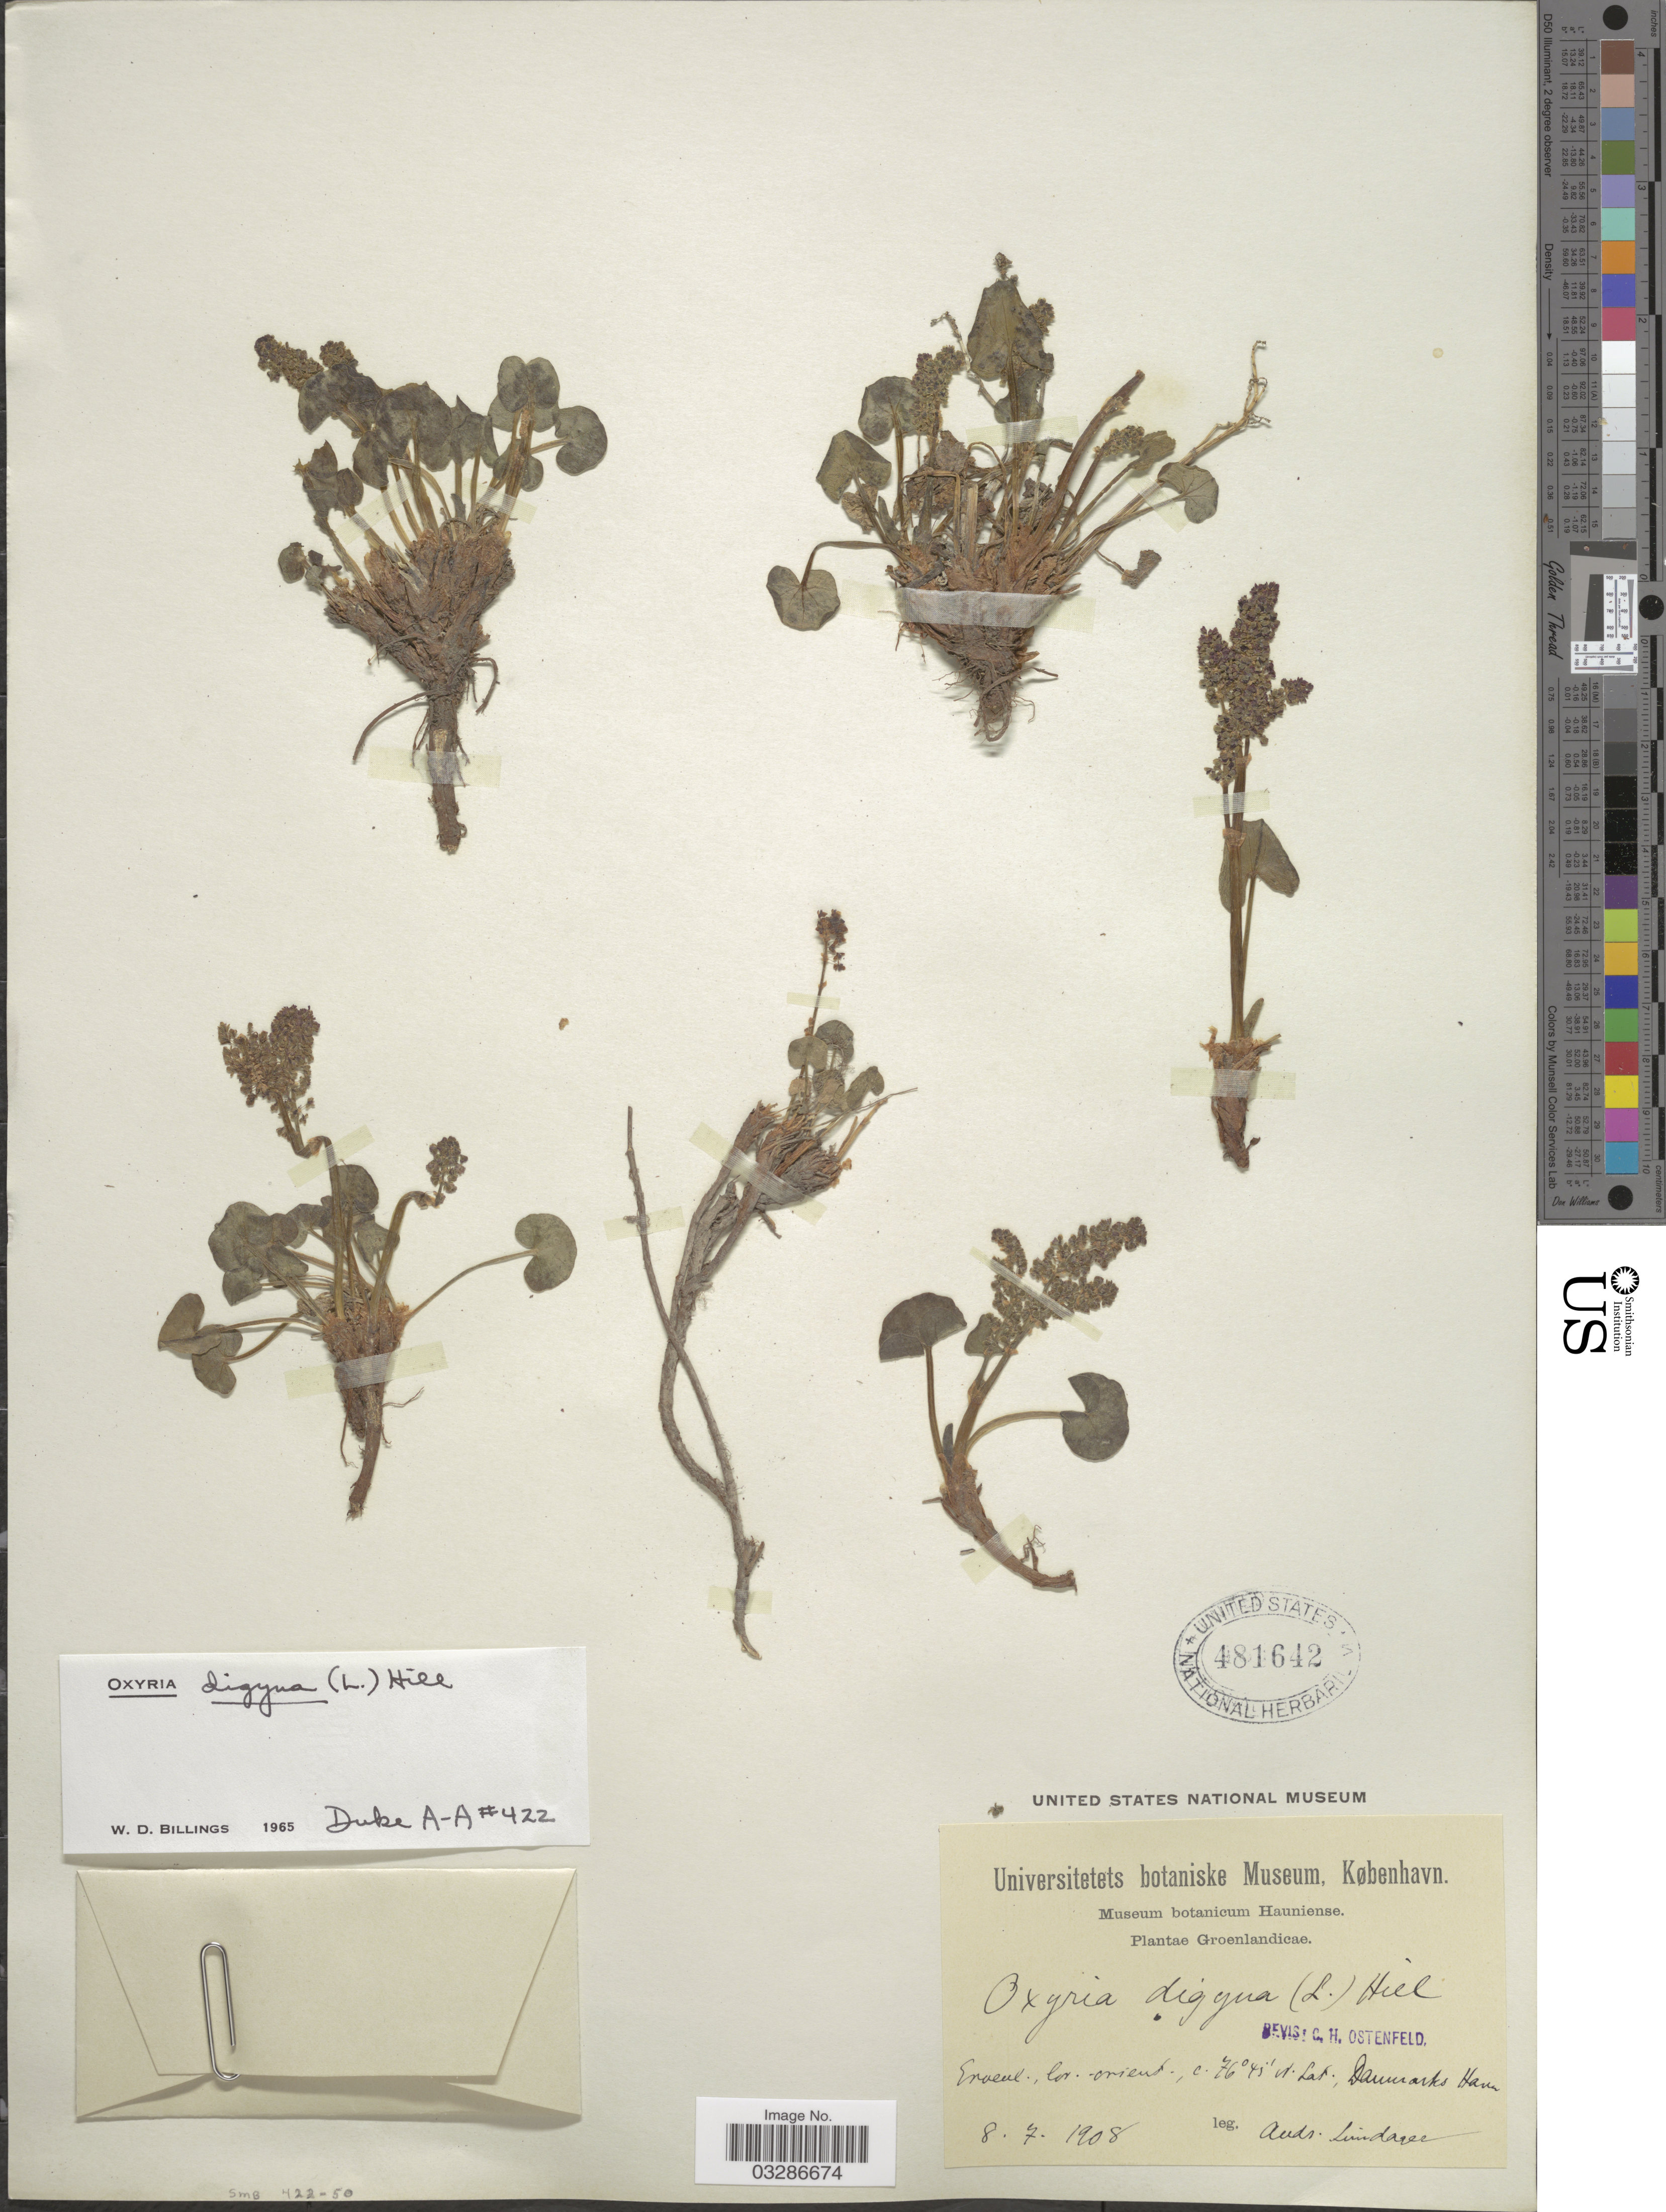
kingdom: Plantae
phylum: Tracheophyta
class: Magnoliopsida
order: Caryophyllales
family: Polygonaceae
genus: Oxyria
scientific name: Oxyria digyna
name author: (L.) Hill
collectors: A. Lundager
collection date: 1908-07-08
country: Greenland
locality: Groenl., bor. orient., Danmarks Havn.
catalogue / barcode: US 481642